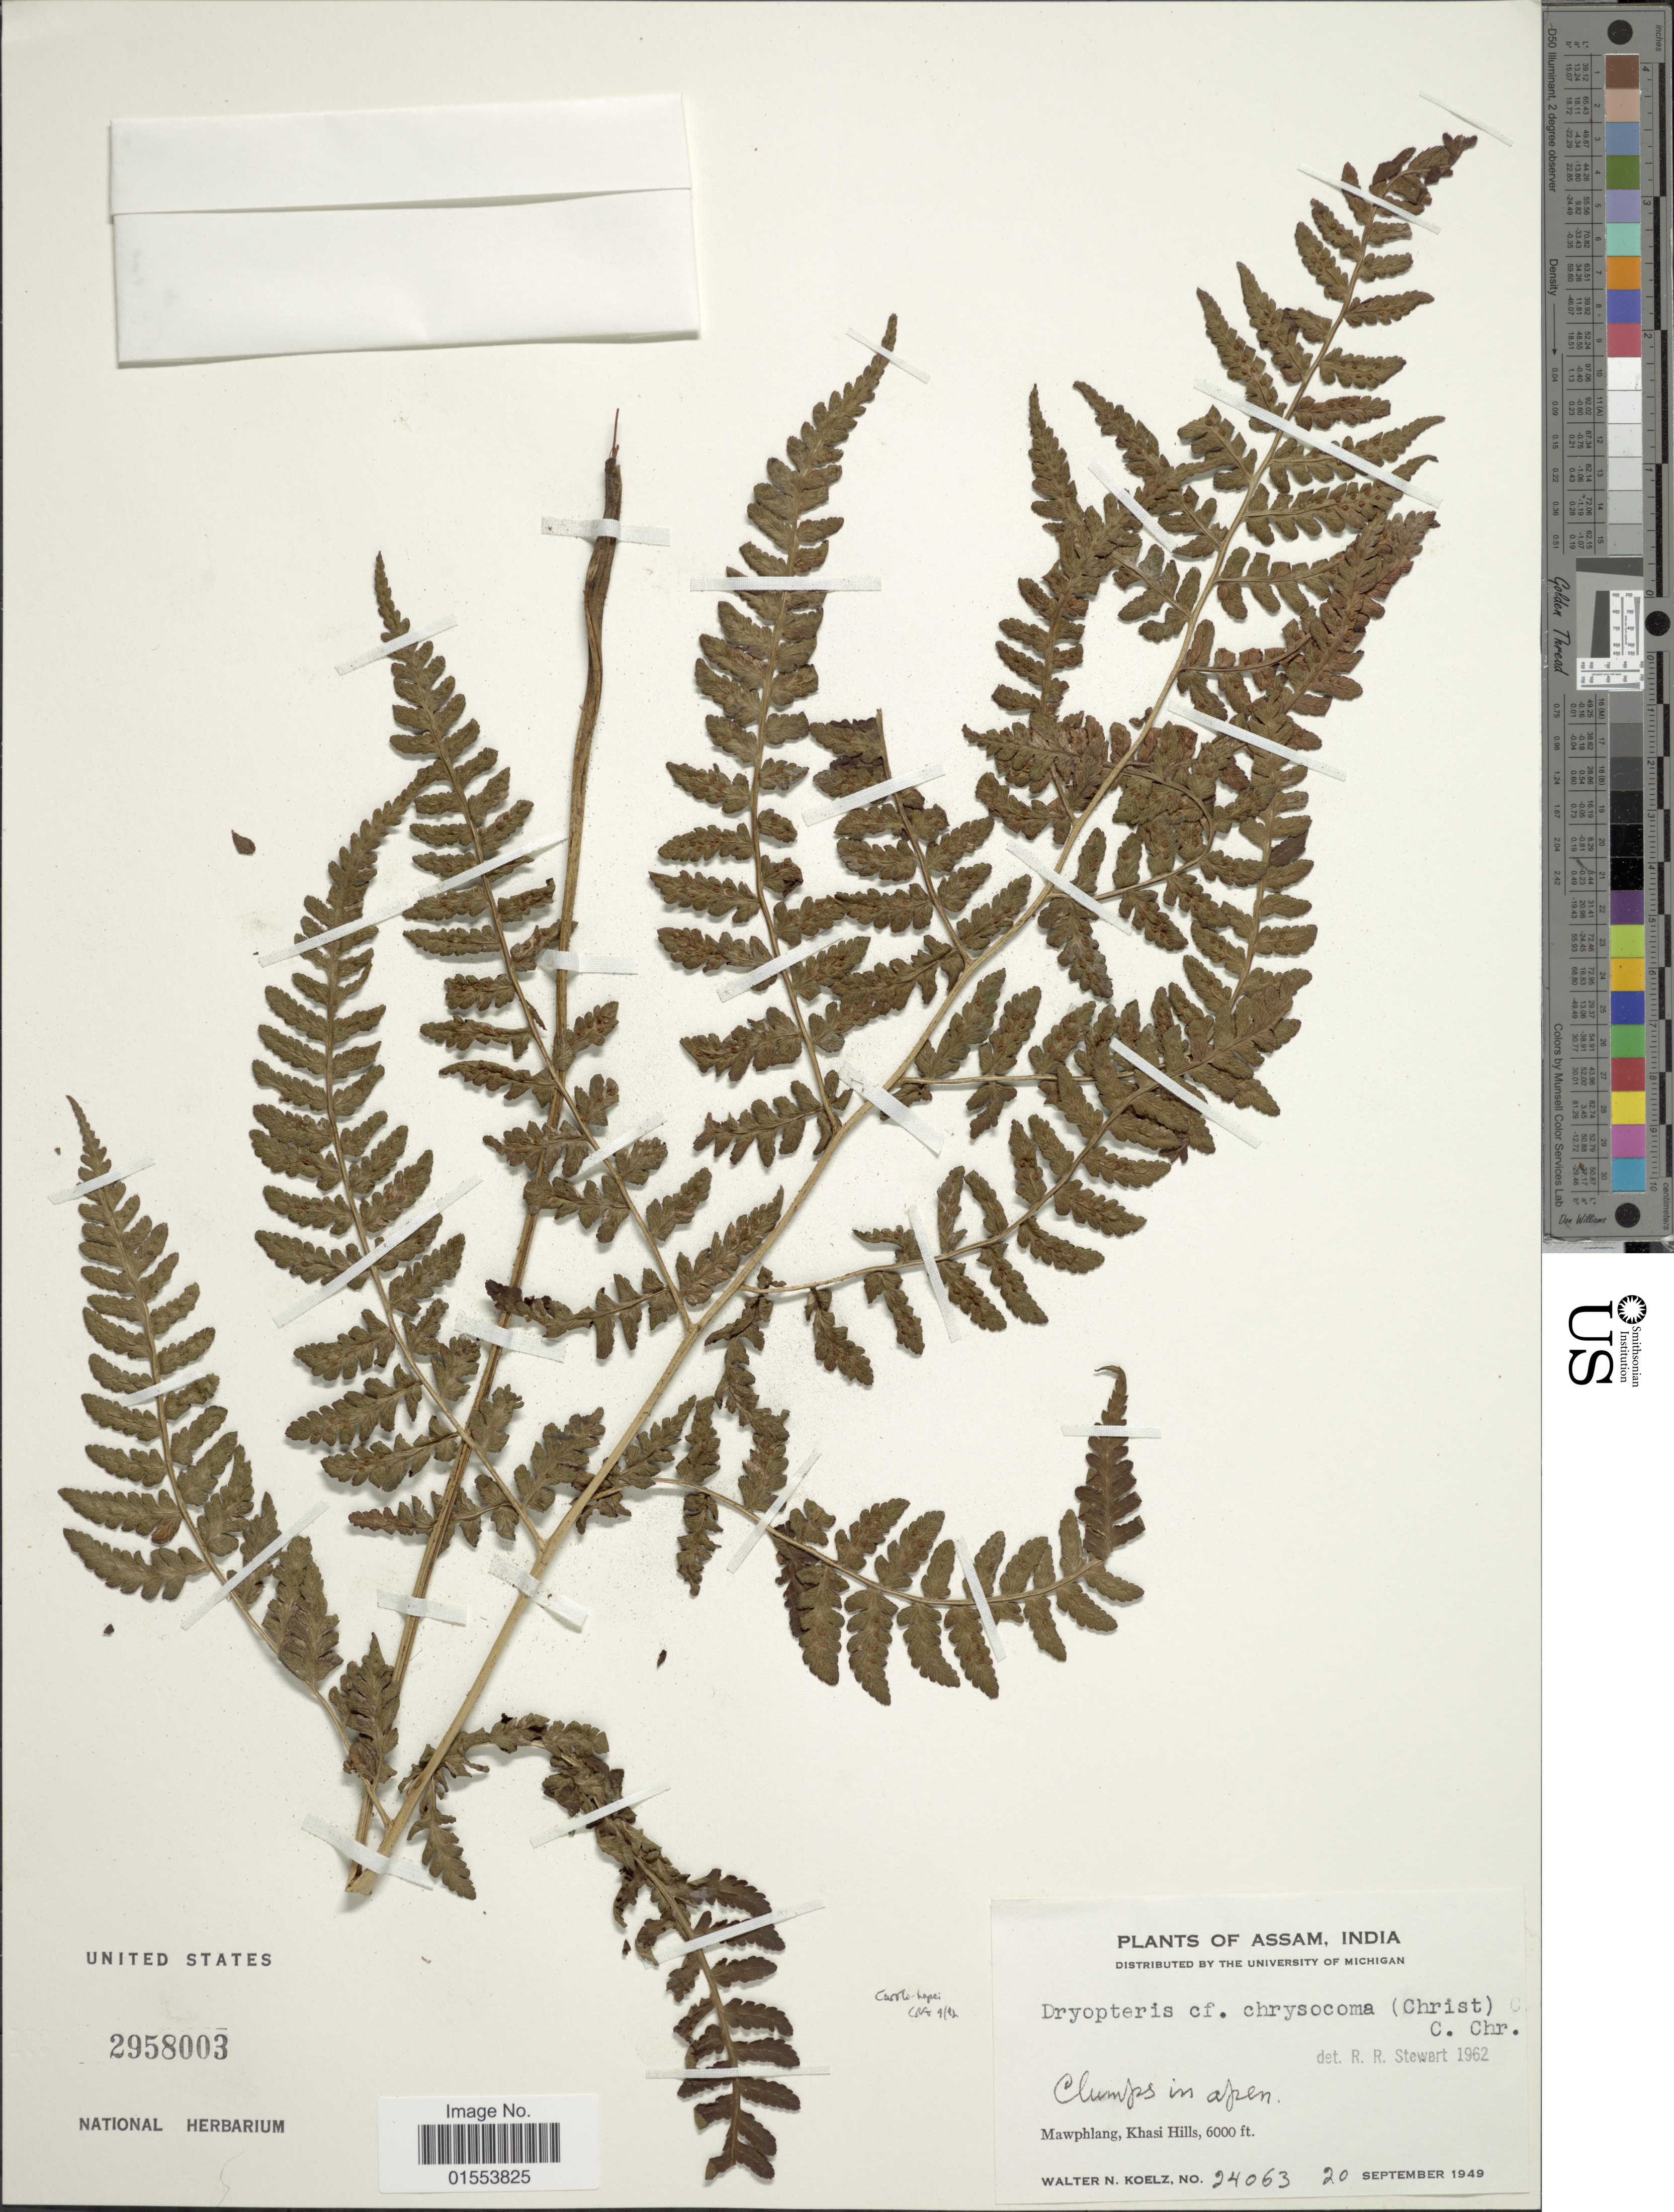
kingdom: Plantae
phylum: Tracheophyta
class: Polypodiopsida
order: Polypodiales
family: Dryopteridaceae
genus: Dryopteris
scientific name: Dryopteris chrysocoma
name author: (Christ) C. Chr.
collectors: W. N. Koelz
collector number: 24063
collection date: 1949-09-20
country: India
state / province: Assam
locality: Assam, India. Mawphlang Hills.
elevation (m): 1829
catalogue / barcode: US 2958003